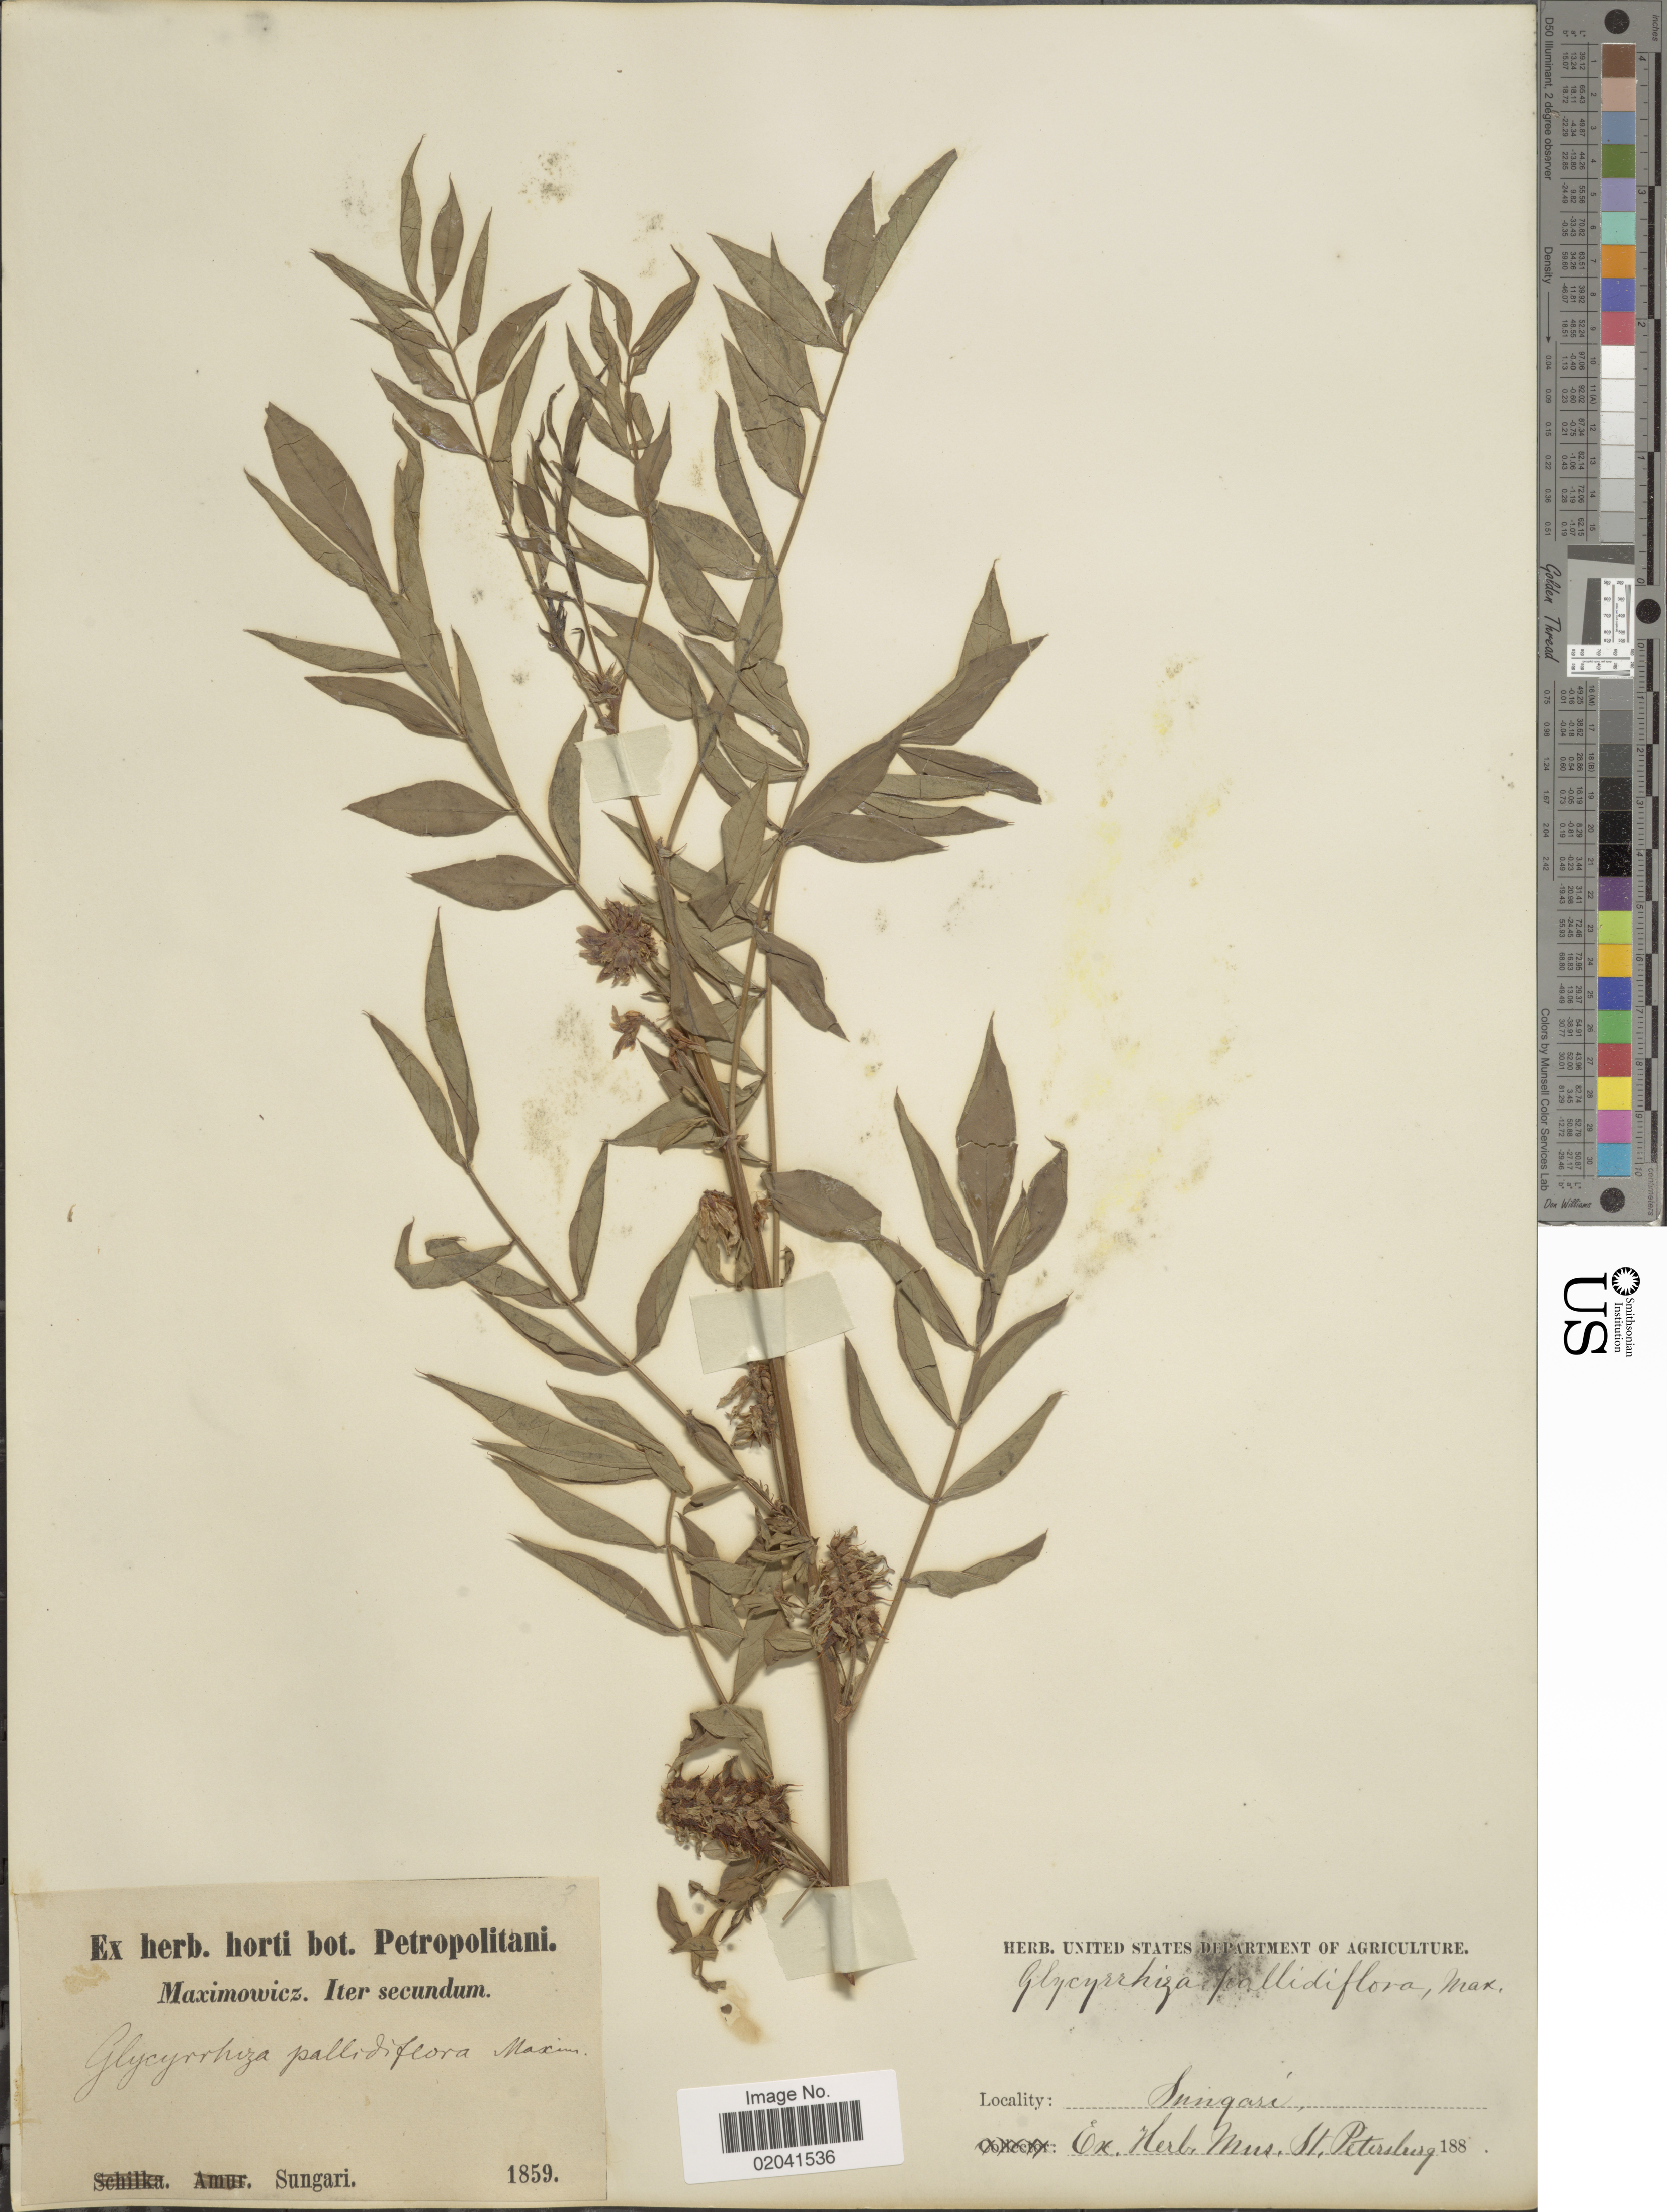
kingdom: Plantae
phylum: Tracheophyta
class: Magnoliopsida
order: Fabales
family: Fabaceae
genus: Glycyrrhiza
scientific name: Glycyrrhiza pallidiflora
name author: Maxim.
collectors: -. Maximowicz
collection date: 1859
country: China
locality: Sungari